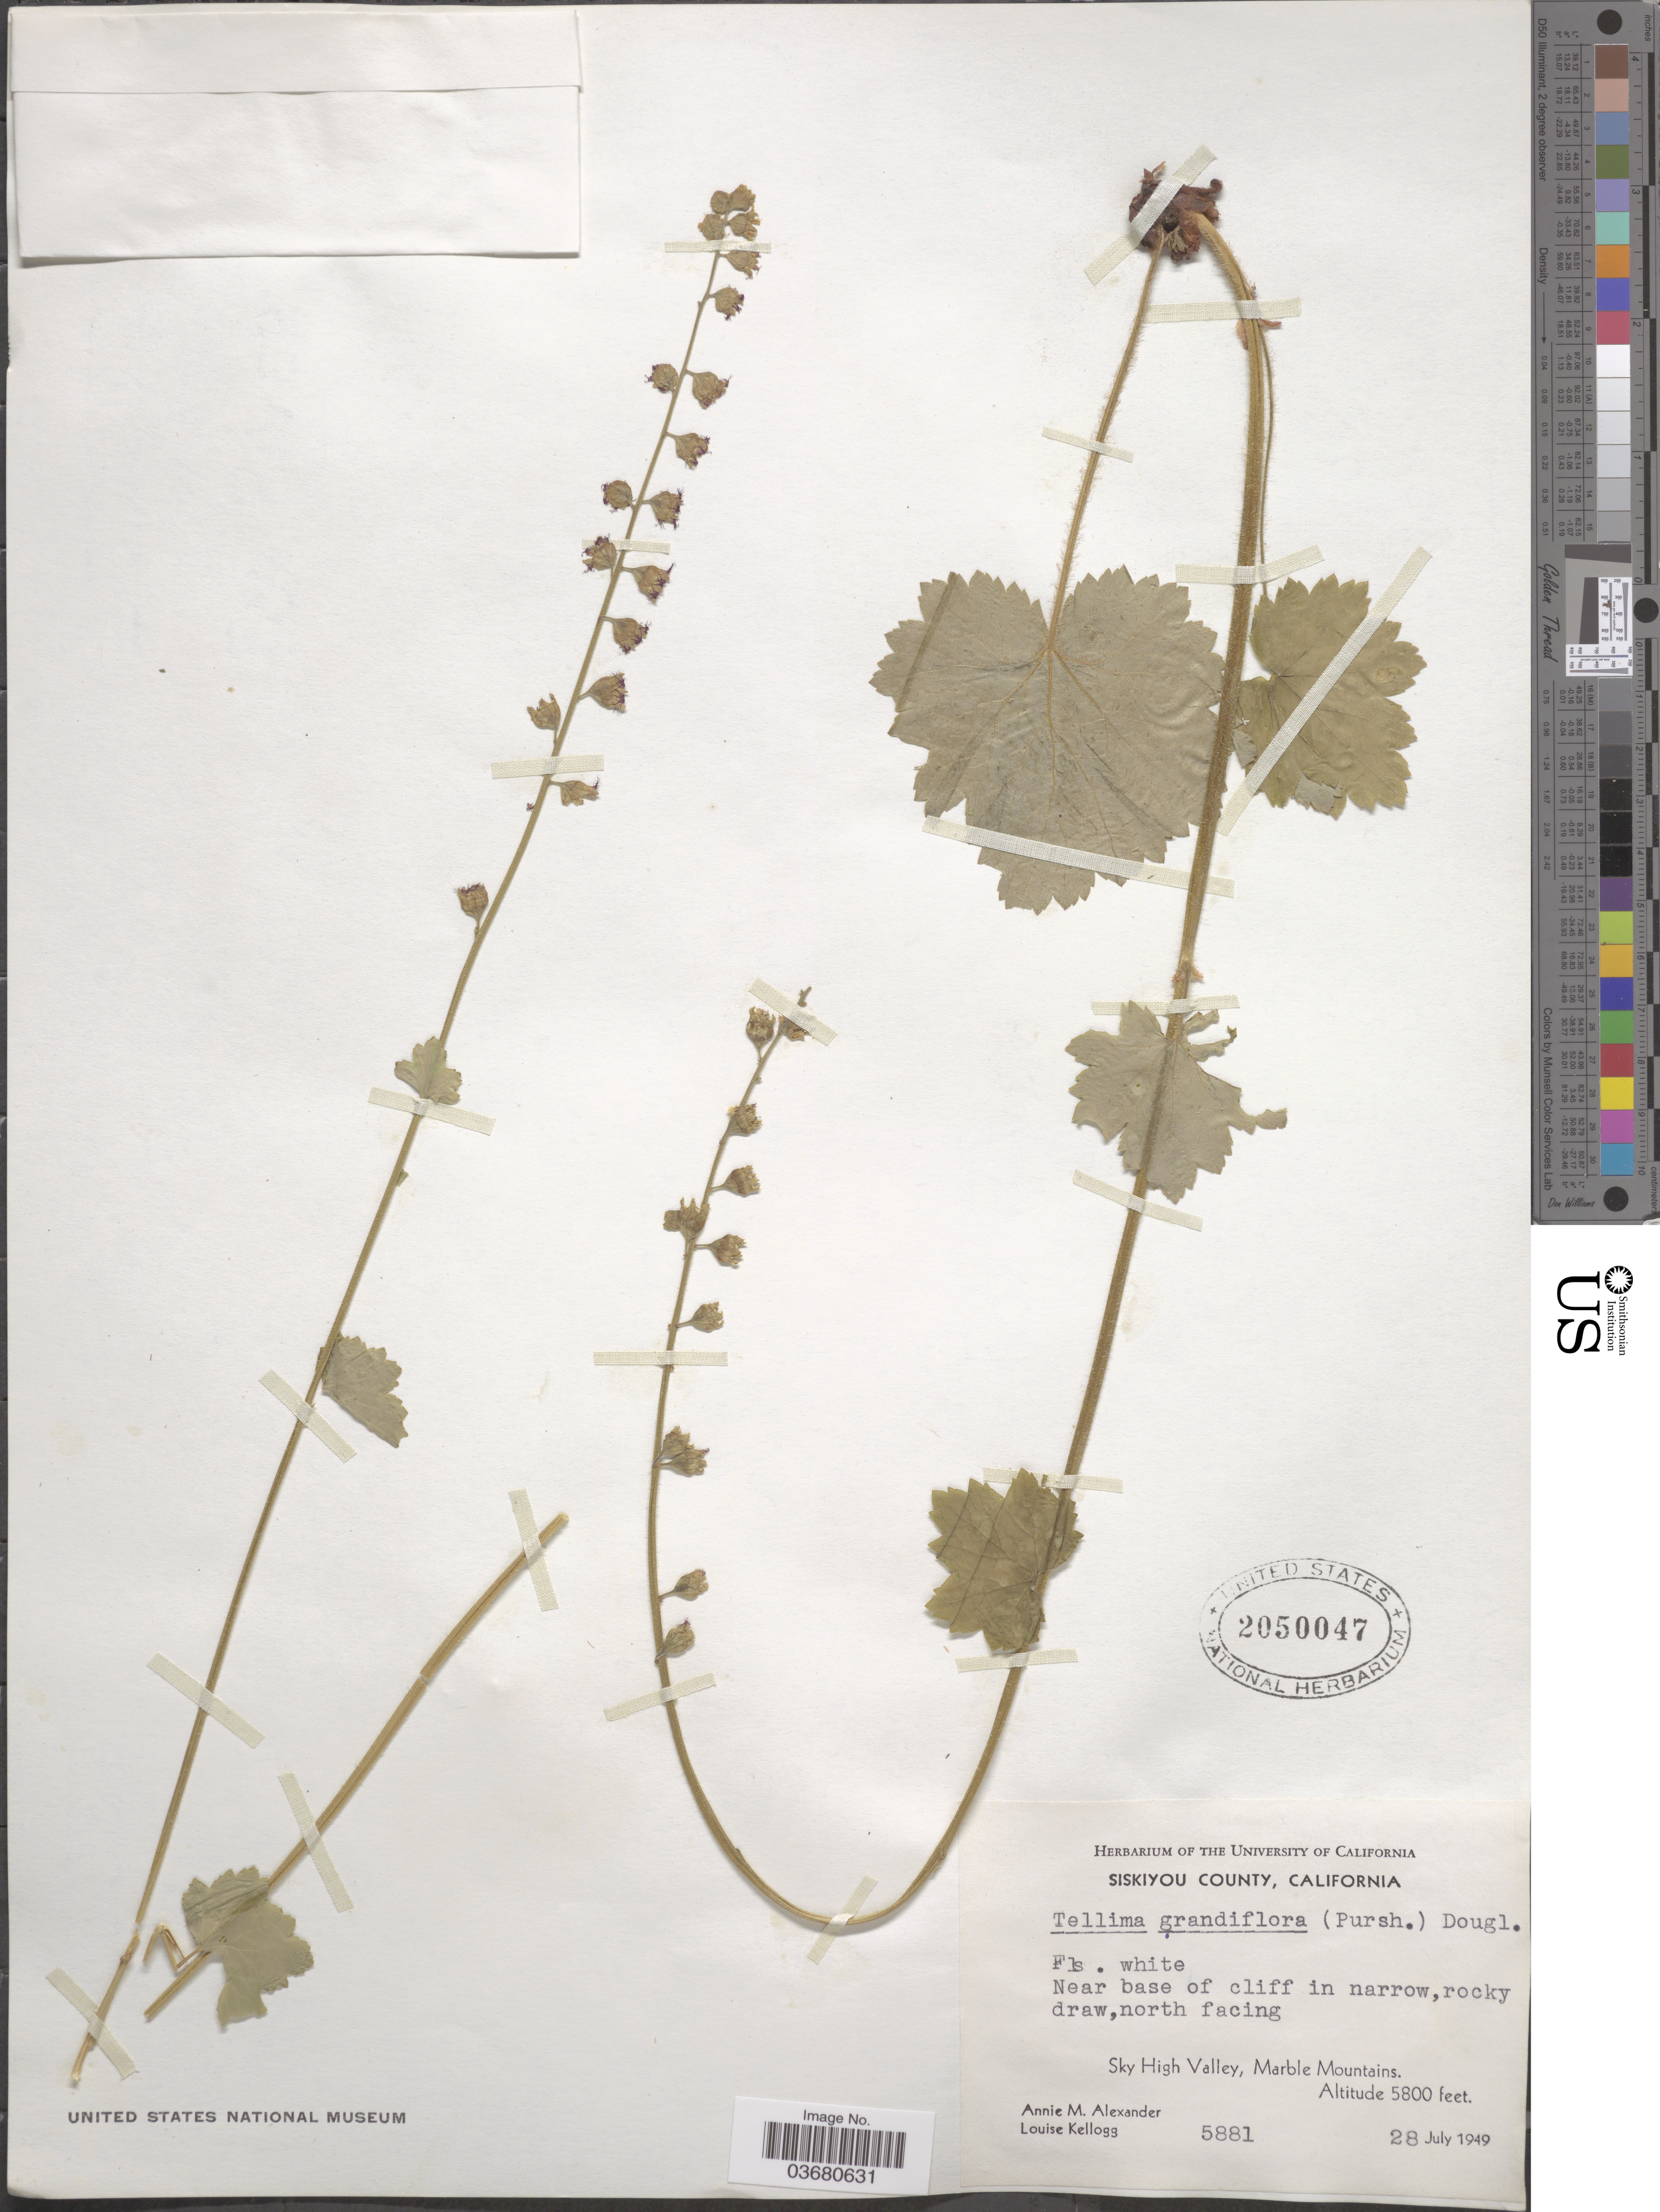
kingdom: Plantae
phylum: Tracheophyta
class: Magnoliopsida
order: Saxifragales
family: Saxifragaceae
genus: Tellima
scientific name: Tellima grandiflora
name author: (Pursh) Douglas ex Lindl.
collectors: A. M. Alexander & L. Kellogg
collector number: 5881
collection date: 1949-07-28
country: United States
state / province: California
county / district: Siskiyou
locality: Siskiyou County. Near base of cliff in narrow, rocky draw, north facing. Sky High Valley, Marble Mountains.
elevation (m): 1768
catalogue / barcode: US 2050047